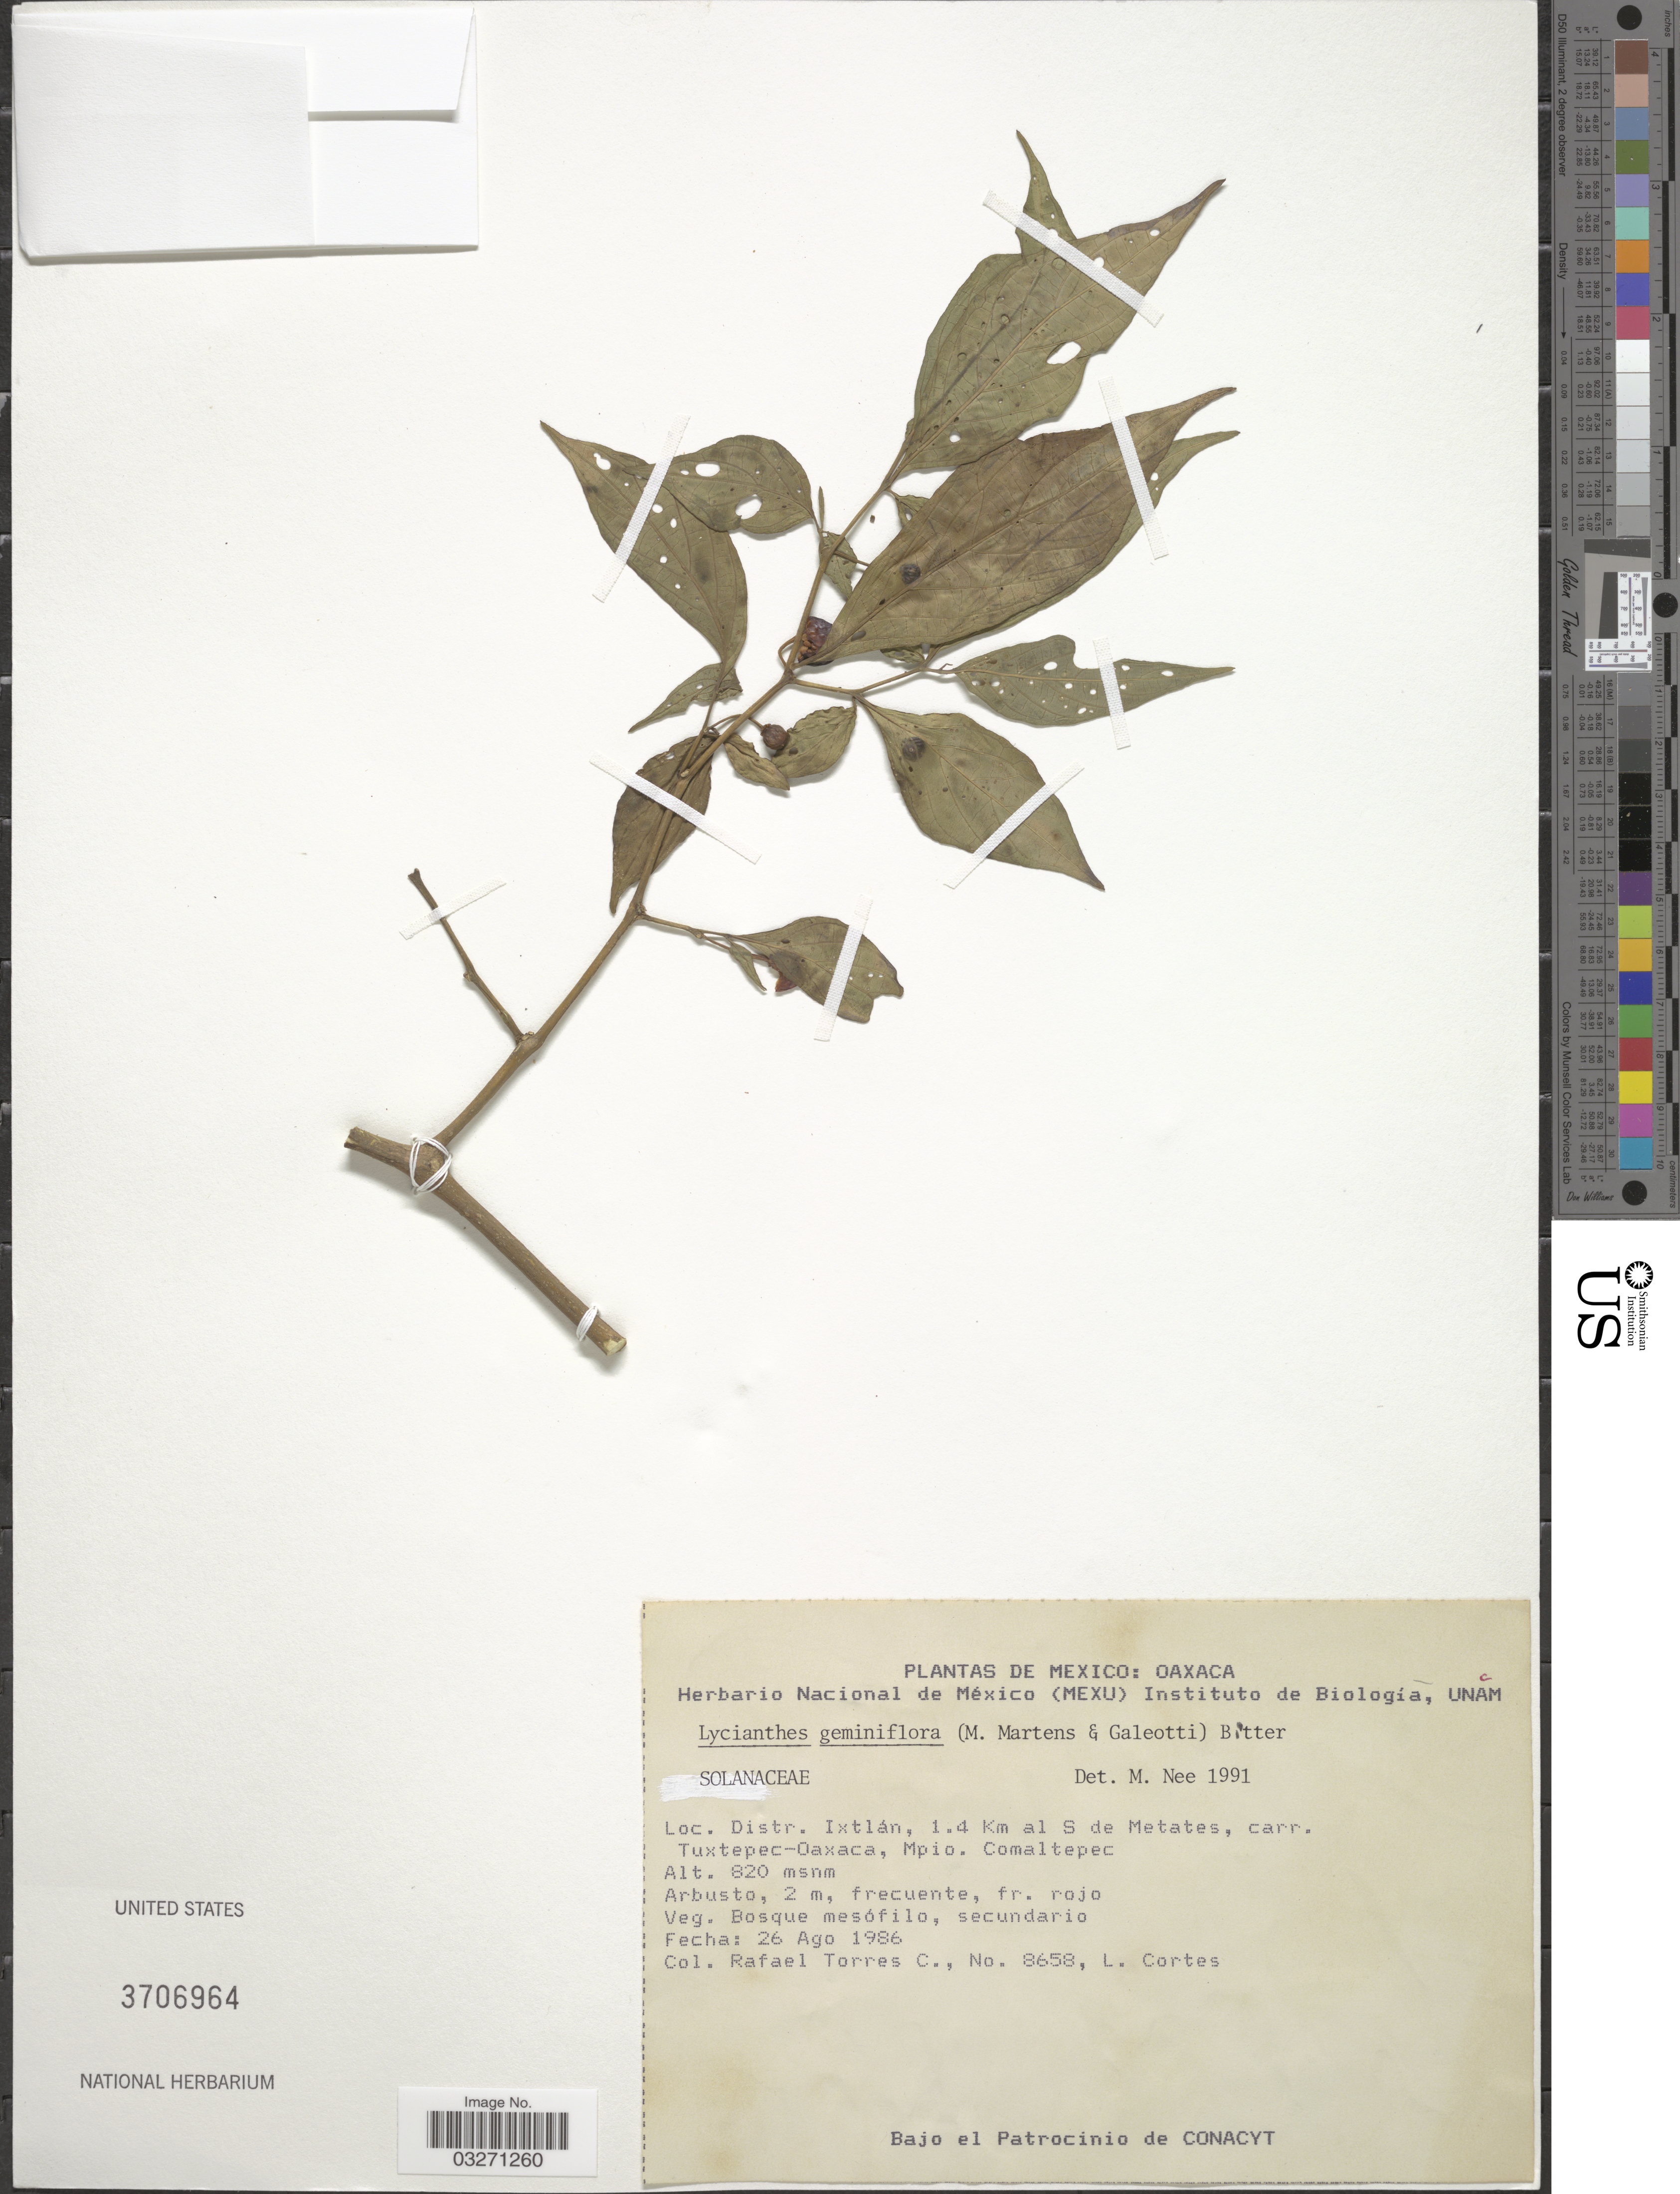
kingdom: Plantae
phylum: Tracheophyta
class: Magnoliopsida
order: Solanales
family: Solanaceae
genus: Lycianthes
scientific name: Lycianthes geminiflora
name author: (M. Martens & Galeotti) Bitter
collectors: R. Torres C. & L. Cortes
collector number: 8658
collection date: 1986-08-26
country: Mexico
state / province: Oaxaca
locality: Distr. Ixtlán, 1.4 Km al S de Metates, carr. Tuxtepec-Oaxaca, Mpio. Comaltepec.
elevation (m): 820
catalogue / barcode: US 3706964